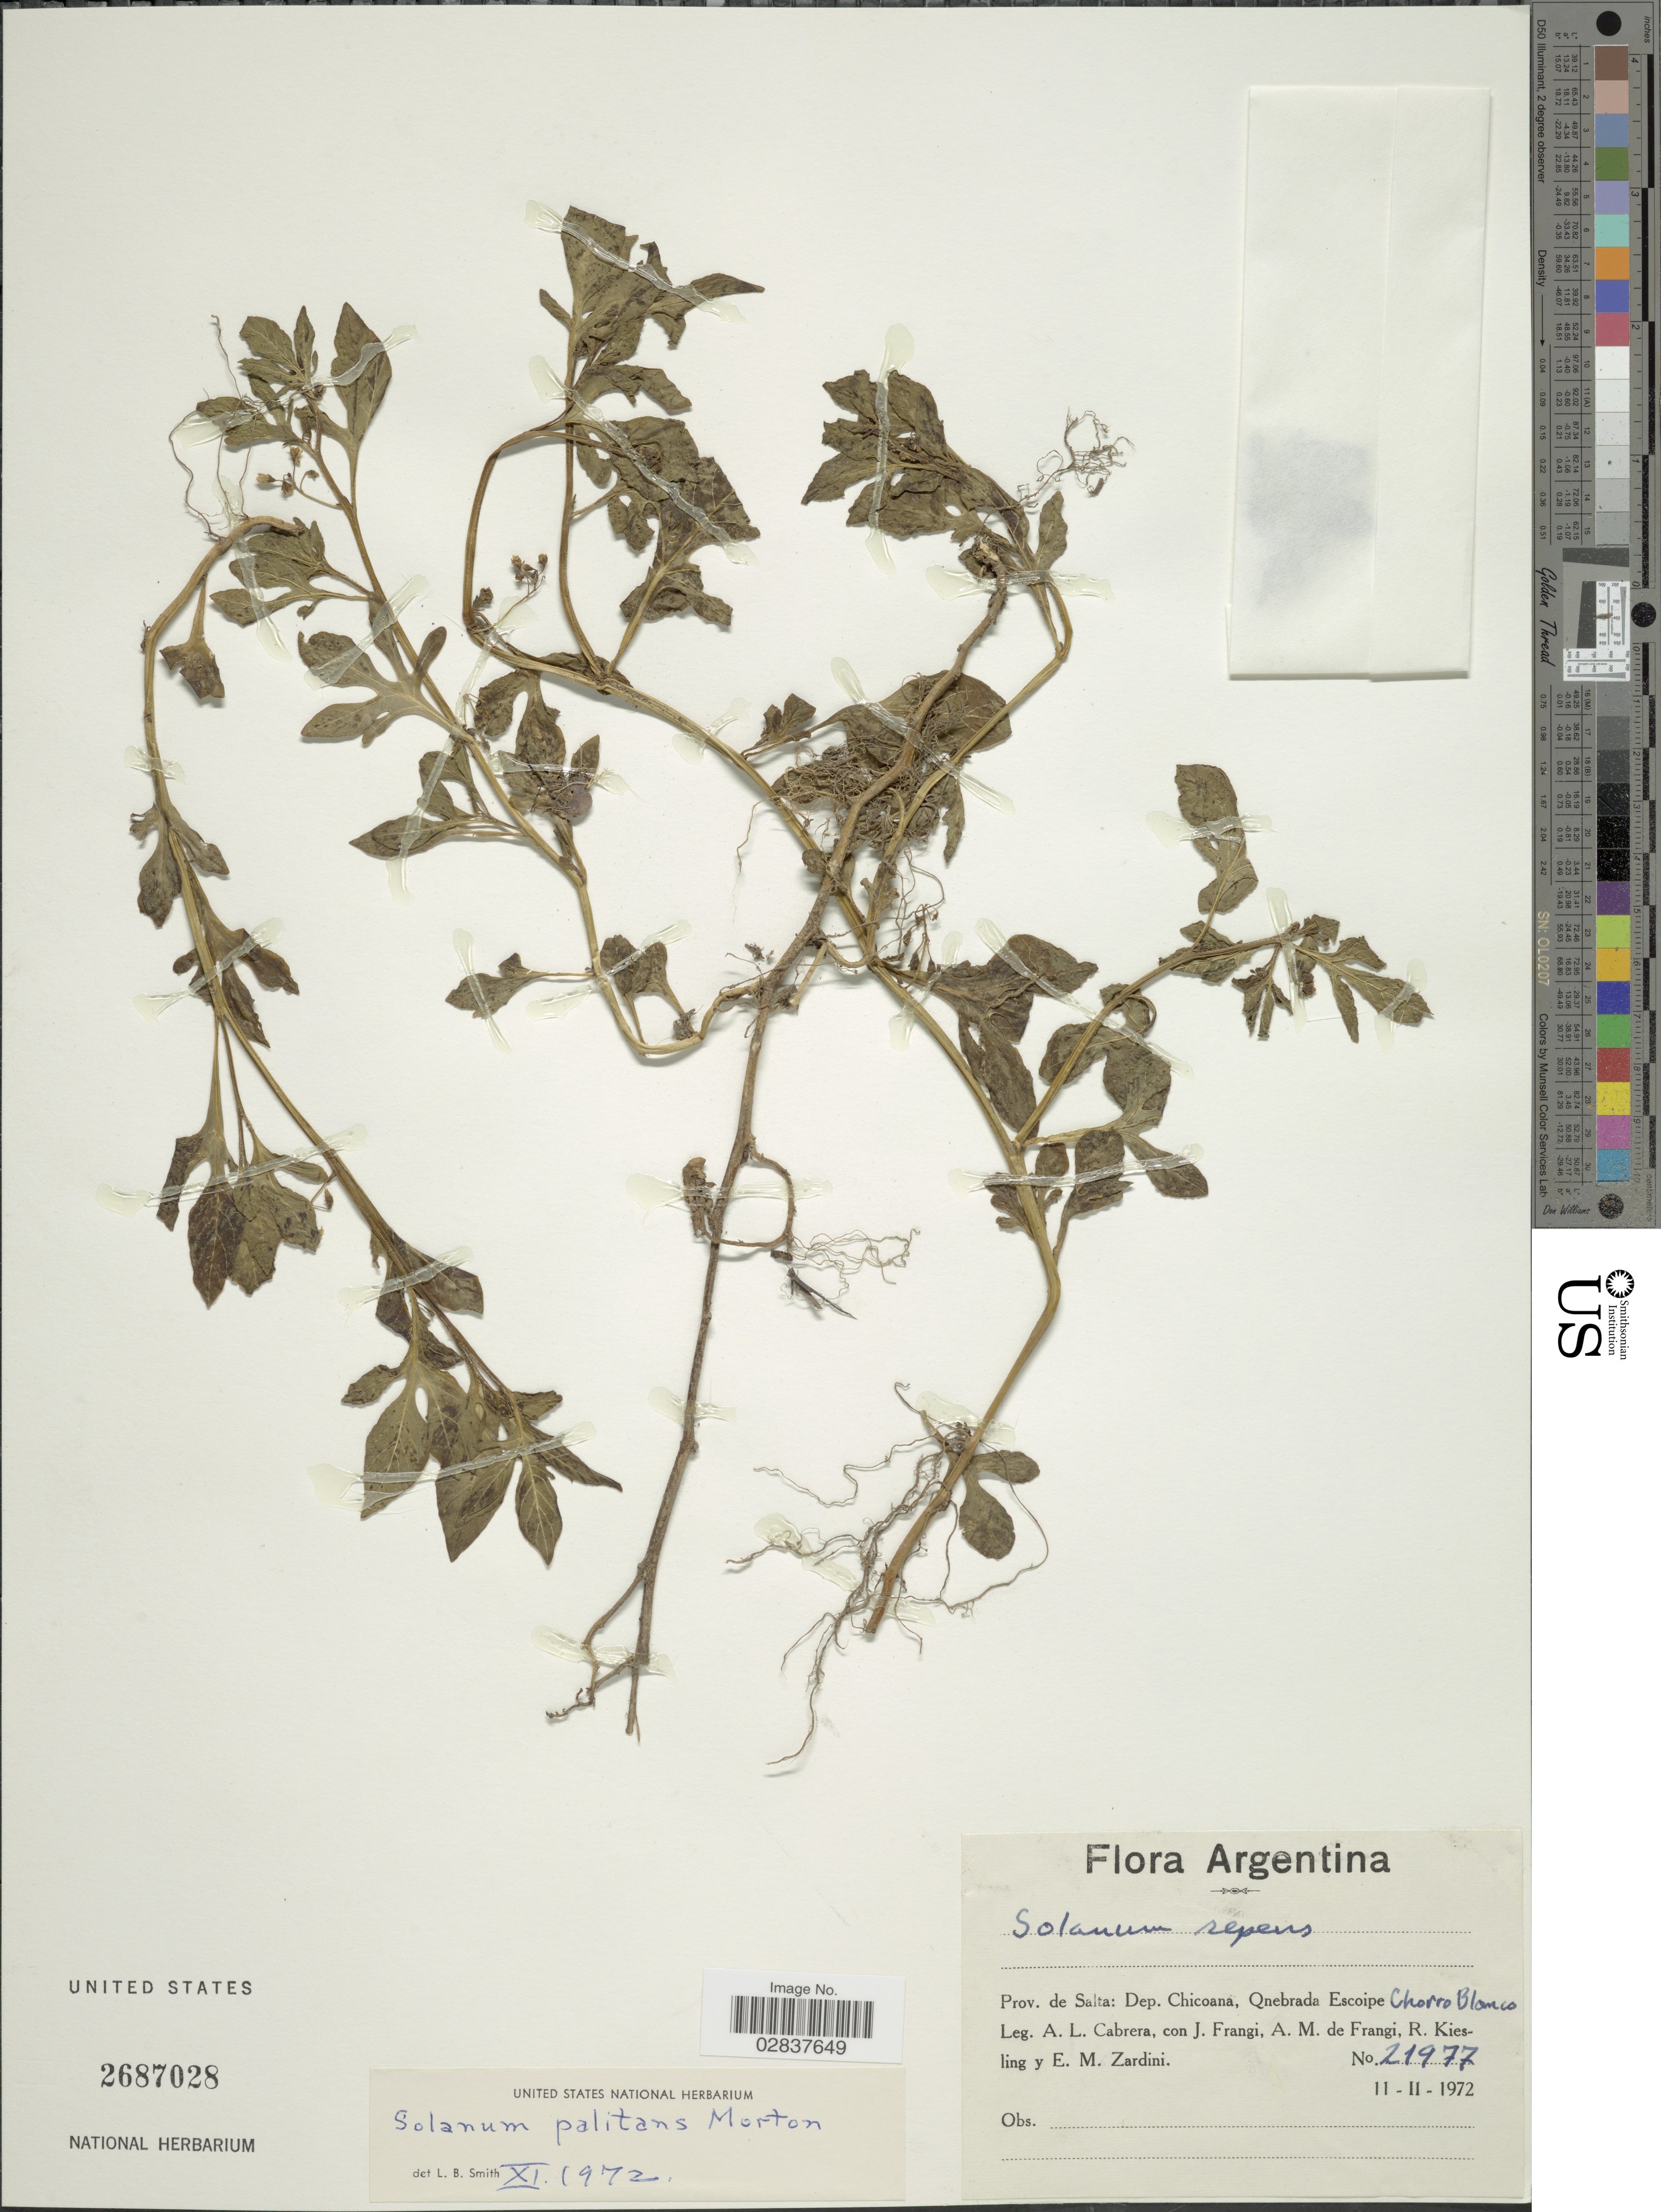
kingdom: Plantae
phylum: Tracheophyta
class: Magnoliopsida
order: Solanales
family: Solanaceae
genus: Solanum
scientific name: Solanum palitans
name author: C.V. Morton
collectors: A. L. Cabrera, J. Frangi, A. Frangi, R. Kiesling & E. M. Zardini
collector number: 21977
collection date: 1972-02-11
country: Argentina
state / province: Salta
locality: Dep. Chicoana, Qnebrada Escoipe Chorro Blanco.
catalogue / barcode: US 2687028